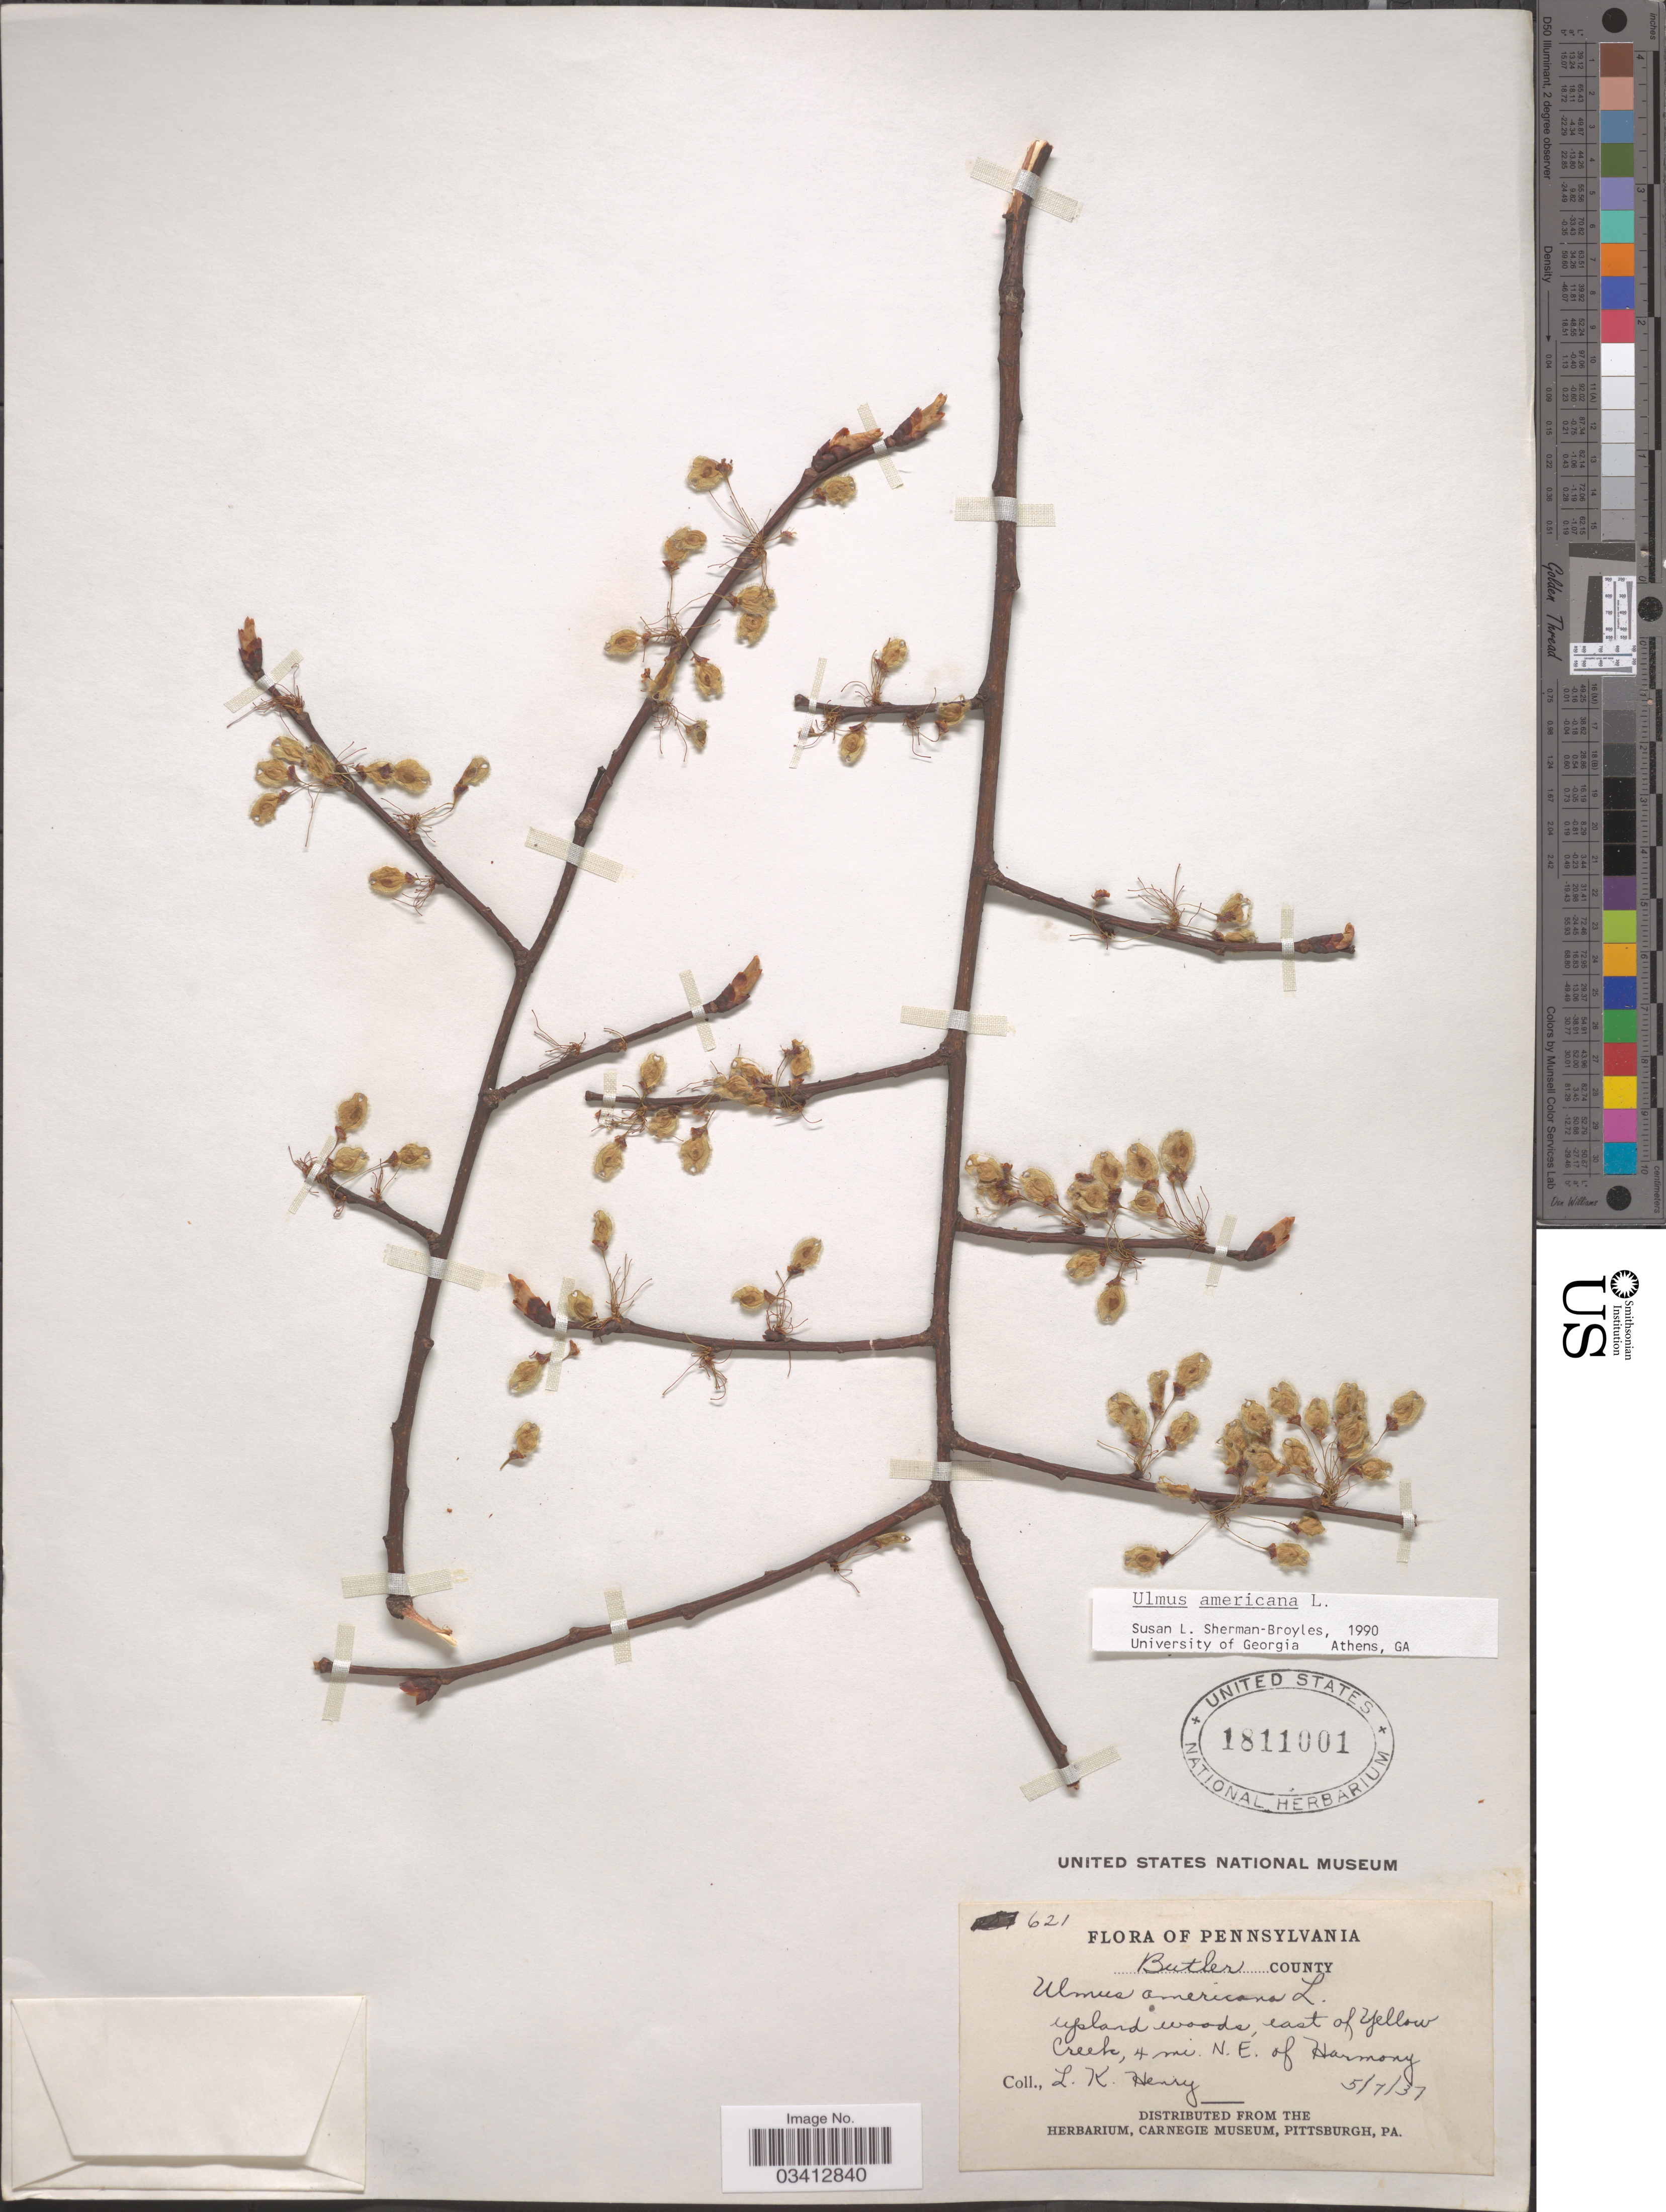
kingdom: Plantae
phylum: Tracheophyta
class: Magnoliopsida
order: Rosales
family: Ulmaceae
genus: Ulmus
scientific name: Ulmus americana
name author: L.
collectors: L. K. Henry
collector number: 621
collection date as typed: Transcribed d/m/y: 7/5/37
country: United States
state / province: Pennsylvania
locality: Butler County. Upland woods, east of Yellow Creek, 4 mi. N.E. of Harmony.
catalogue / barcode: US 1811001